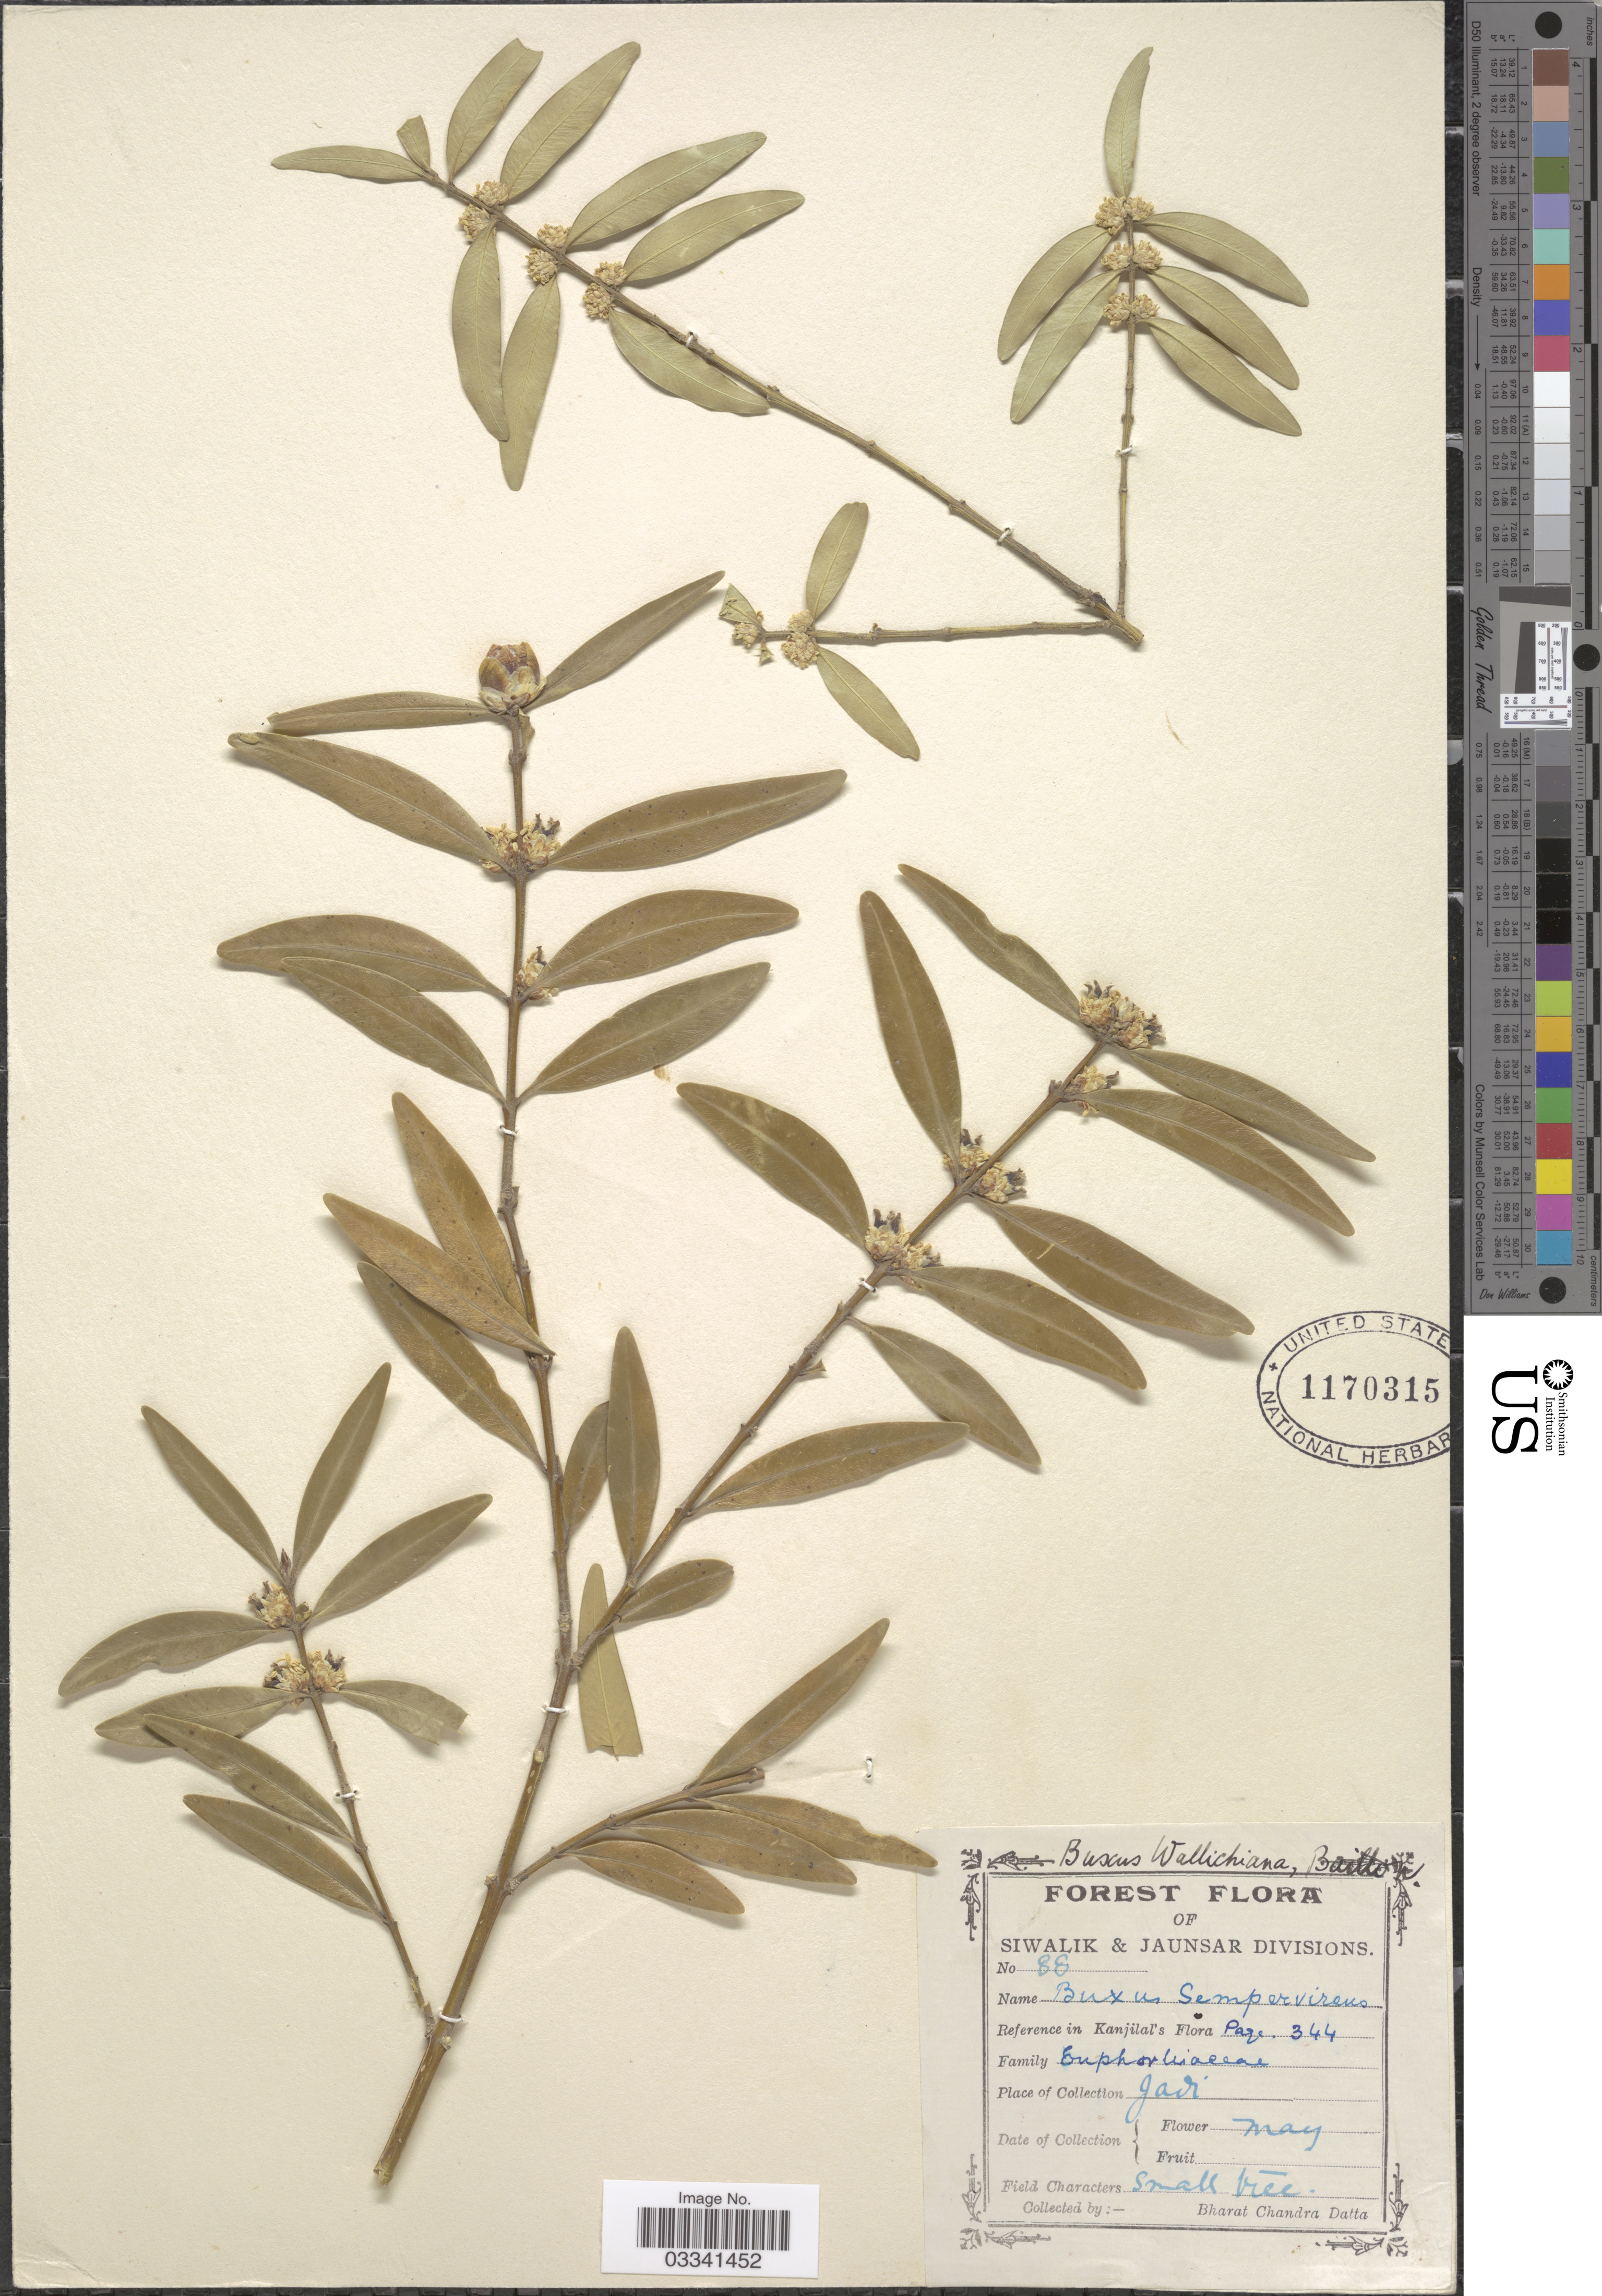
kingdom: Plantae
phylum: Tracheophyta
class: Magnoliopsida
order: Buxales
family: Buxaceae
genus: Buxus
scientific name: Buxus wallichiana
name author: Baill.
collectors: B. Datta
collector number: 88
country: India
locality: Siwalik & Jaunsar Divisions. Jadi.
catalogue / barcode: US 1170315